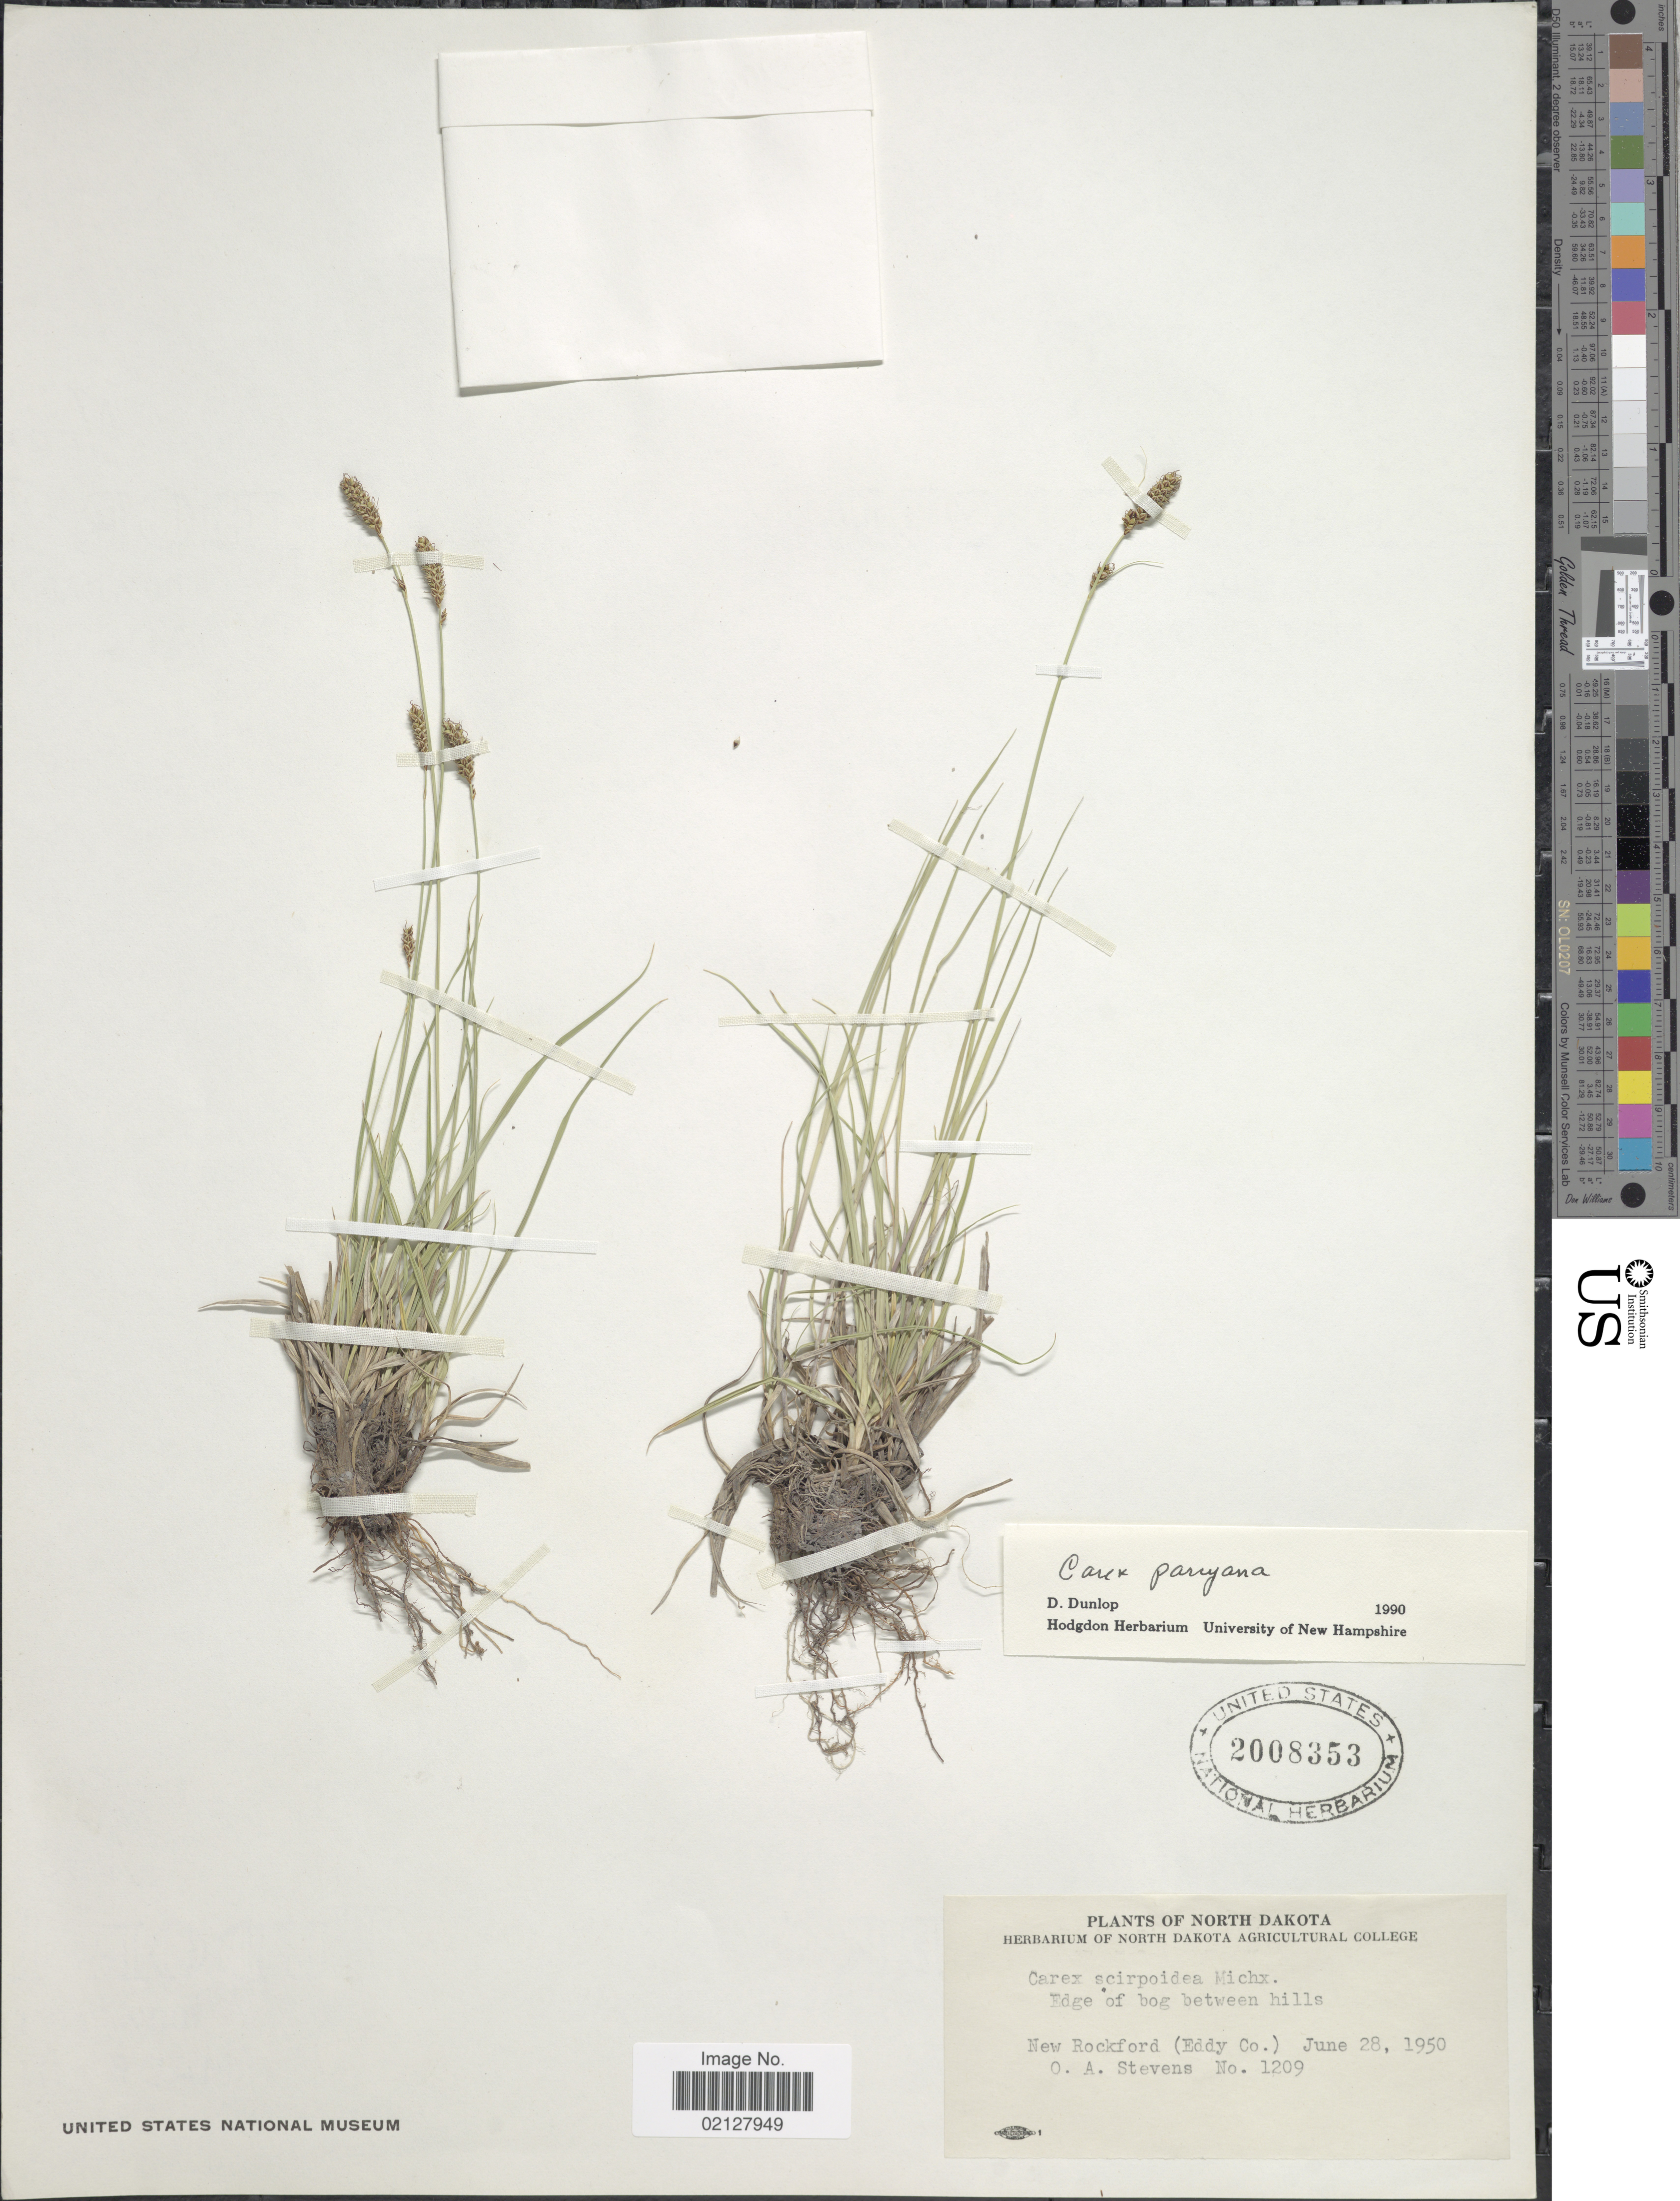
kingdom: Plantae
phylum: Tracheophyta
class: Liliopsida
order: Poales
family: Cyperaceae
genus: Carex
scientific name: Carex parryana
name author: Dewey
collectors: O. A. Stevens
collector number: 1209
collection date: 1950-06-28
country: United States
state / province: North Dakota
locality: New Rockford (Eddy Co.)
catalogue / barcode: US 2008353